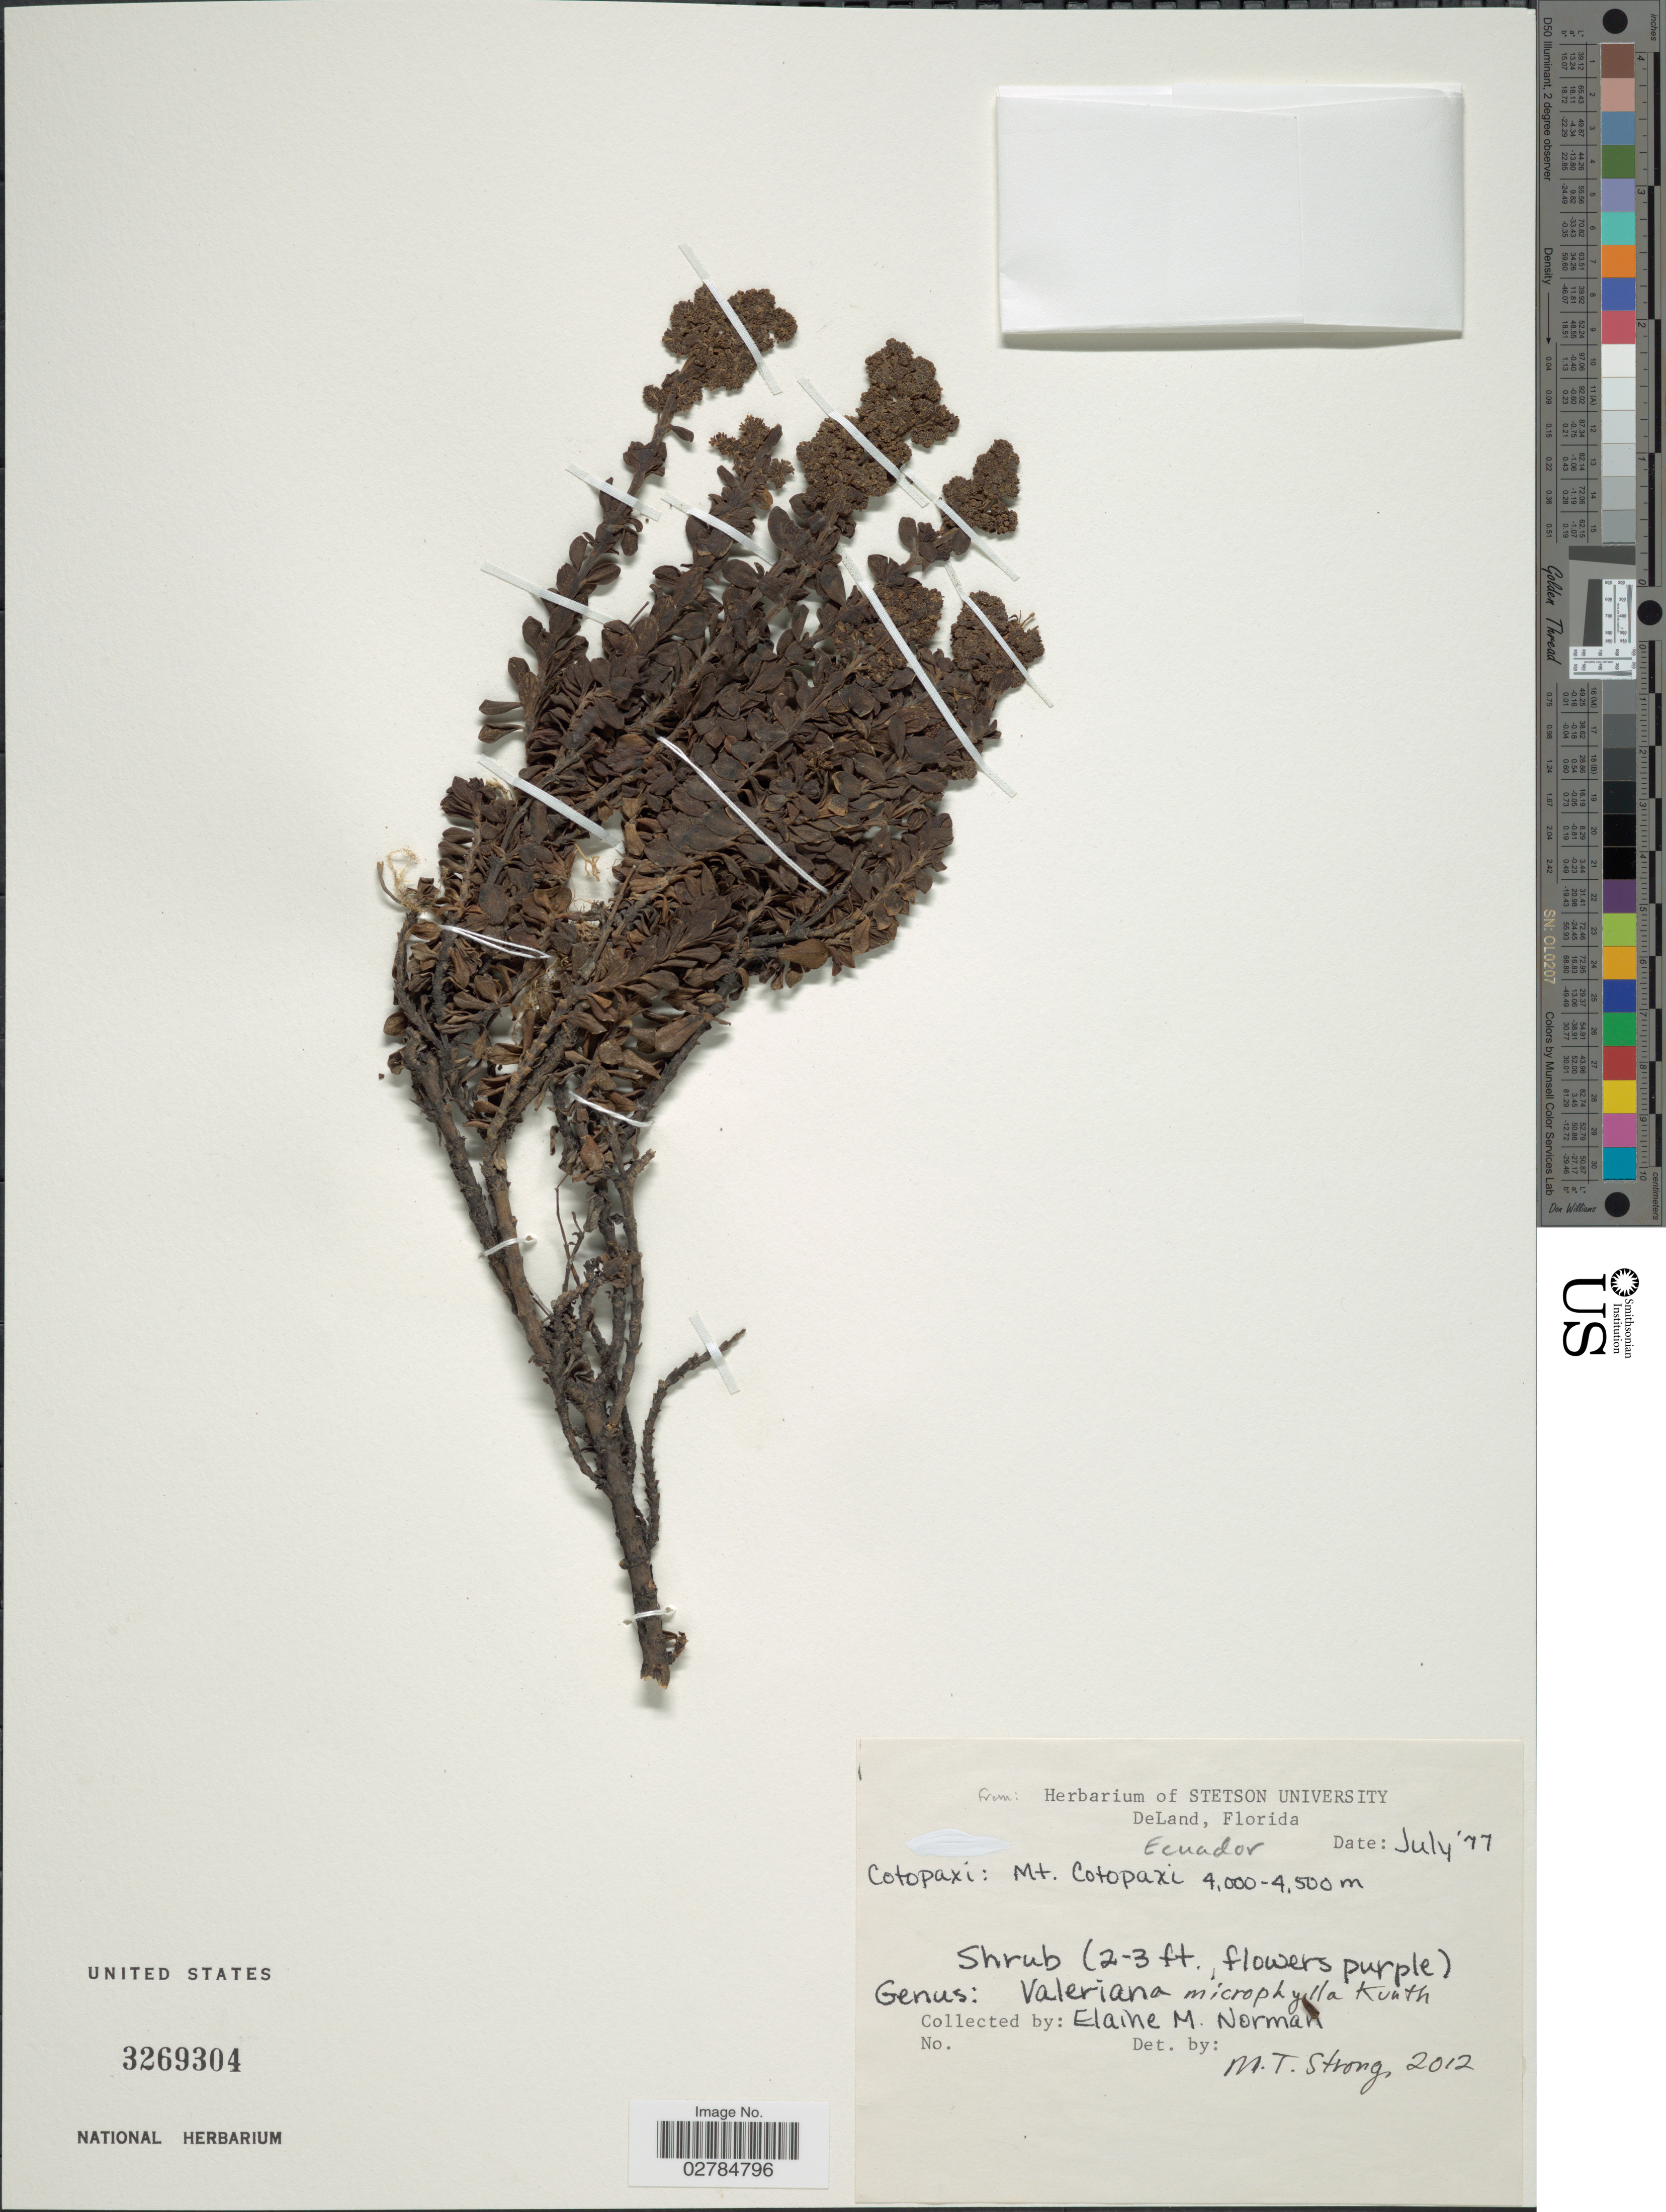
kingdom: Plantae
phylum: Tracheophyta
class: Magnoliopsida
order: Dipsacales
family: Caprifoliaceae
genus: Valeriana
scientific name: Valeriana microphylla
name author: Kunth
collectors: E. Norman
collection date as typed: Transcribed d/m/y: /7/77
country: Ecuador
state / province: Cotopaxi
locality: Mt. Cotopaxi.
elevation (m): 4000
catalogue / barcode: US 3269304